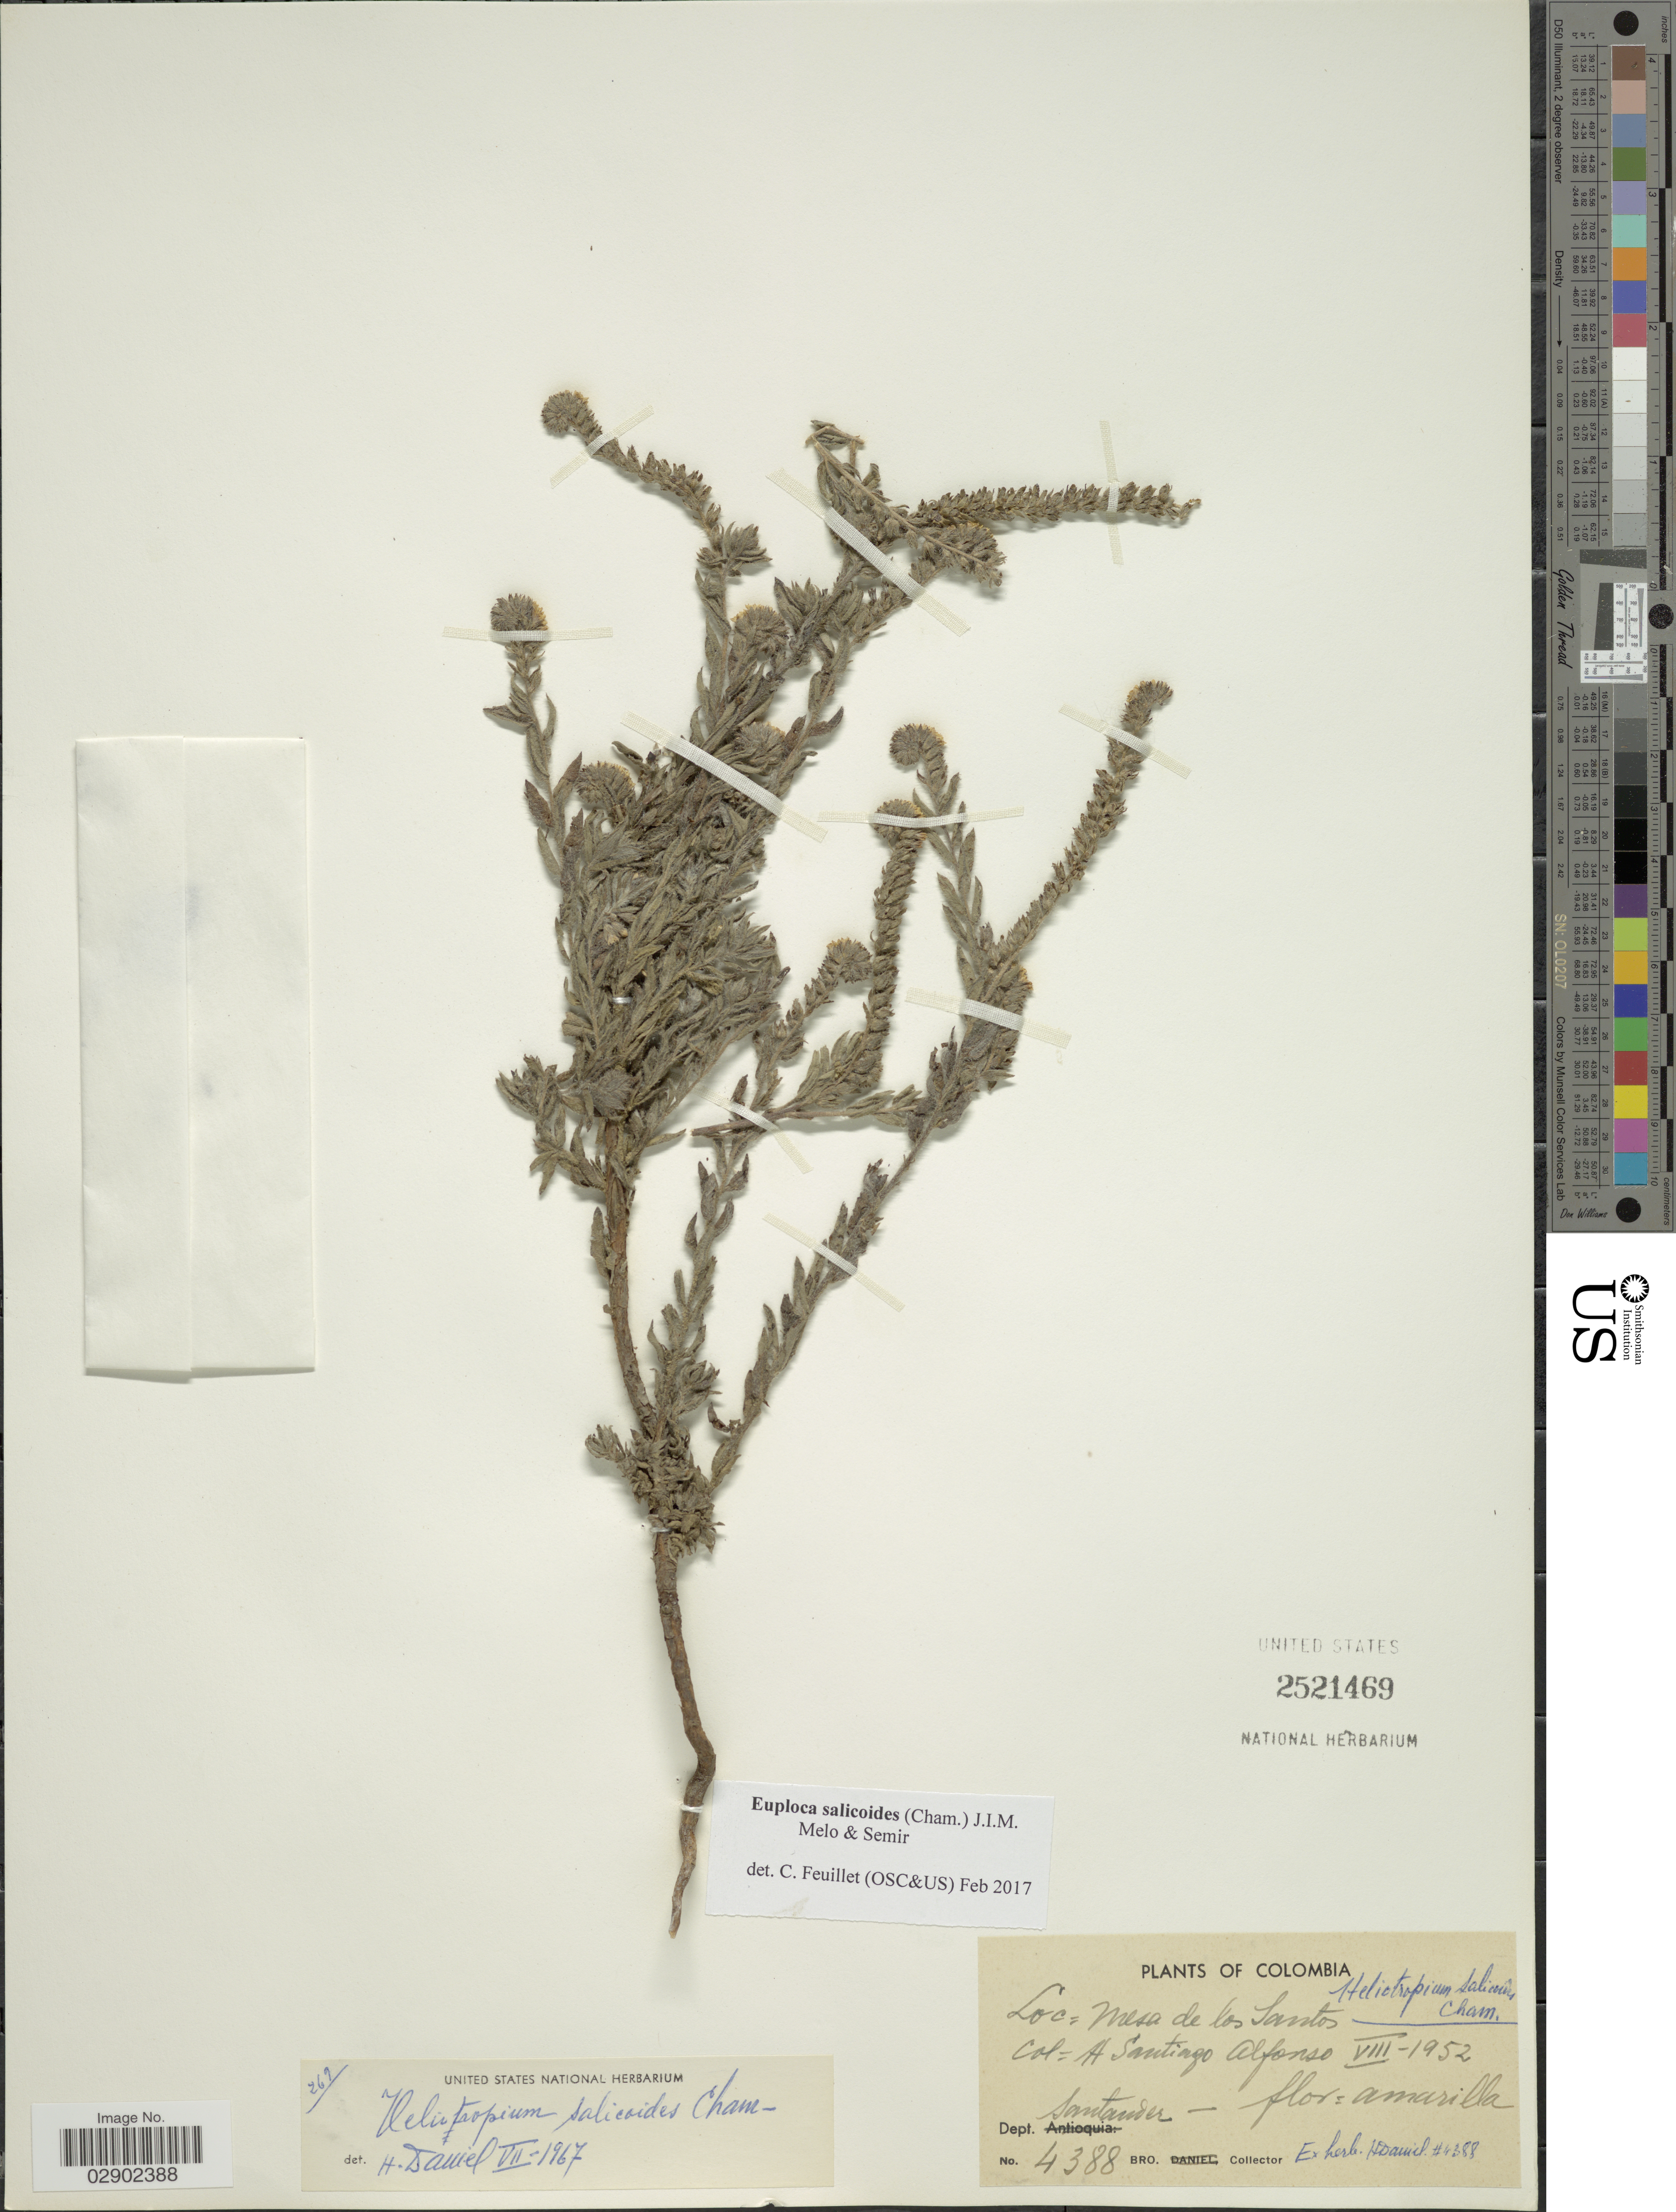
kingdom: Plantae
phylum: Tracheophyta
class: Magnoliopsida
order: Boraginales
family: Heliotropiaceae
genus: Euploca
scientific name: Euploca cham.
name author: (Cham.) J.I.M. Melo & Semir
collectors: A. Santiago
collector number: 4388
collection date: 1952-08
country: Colombia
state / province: Santander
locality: Mesa de los Santos. Dept. Santander.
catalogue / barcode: US 2521469